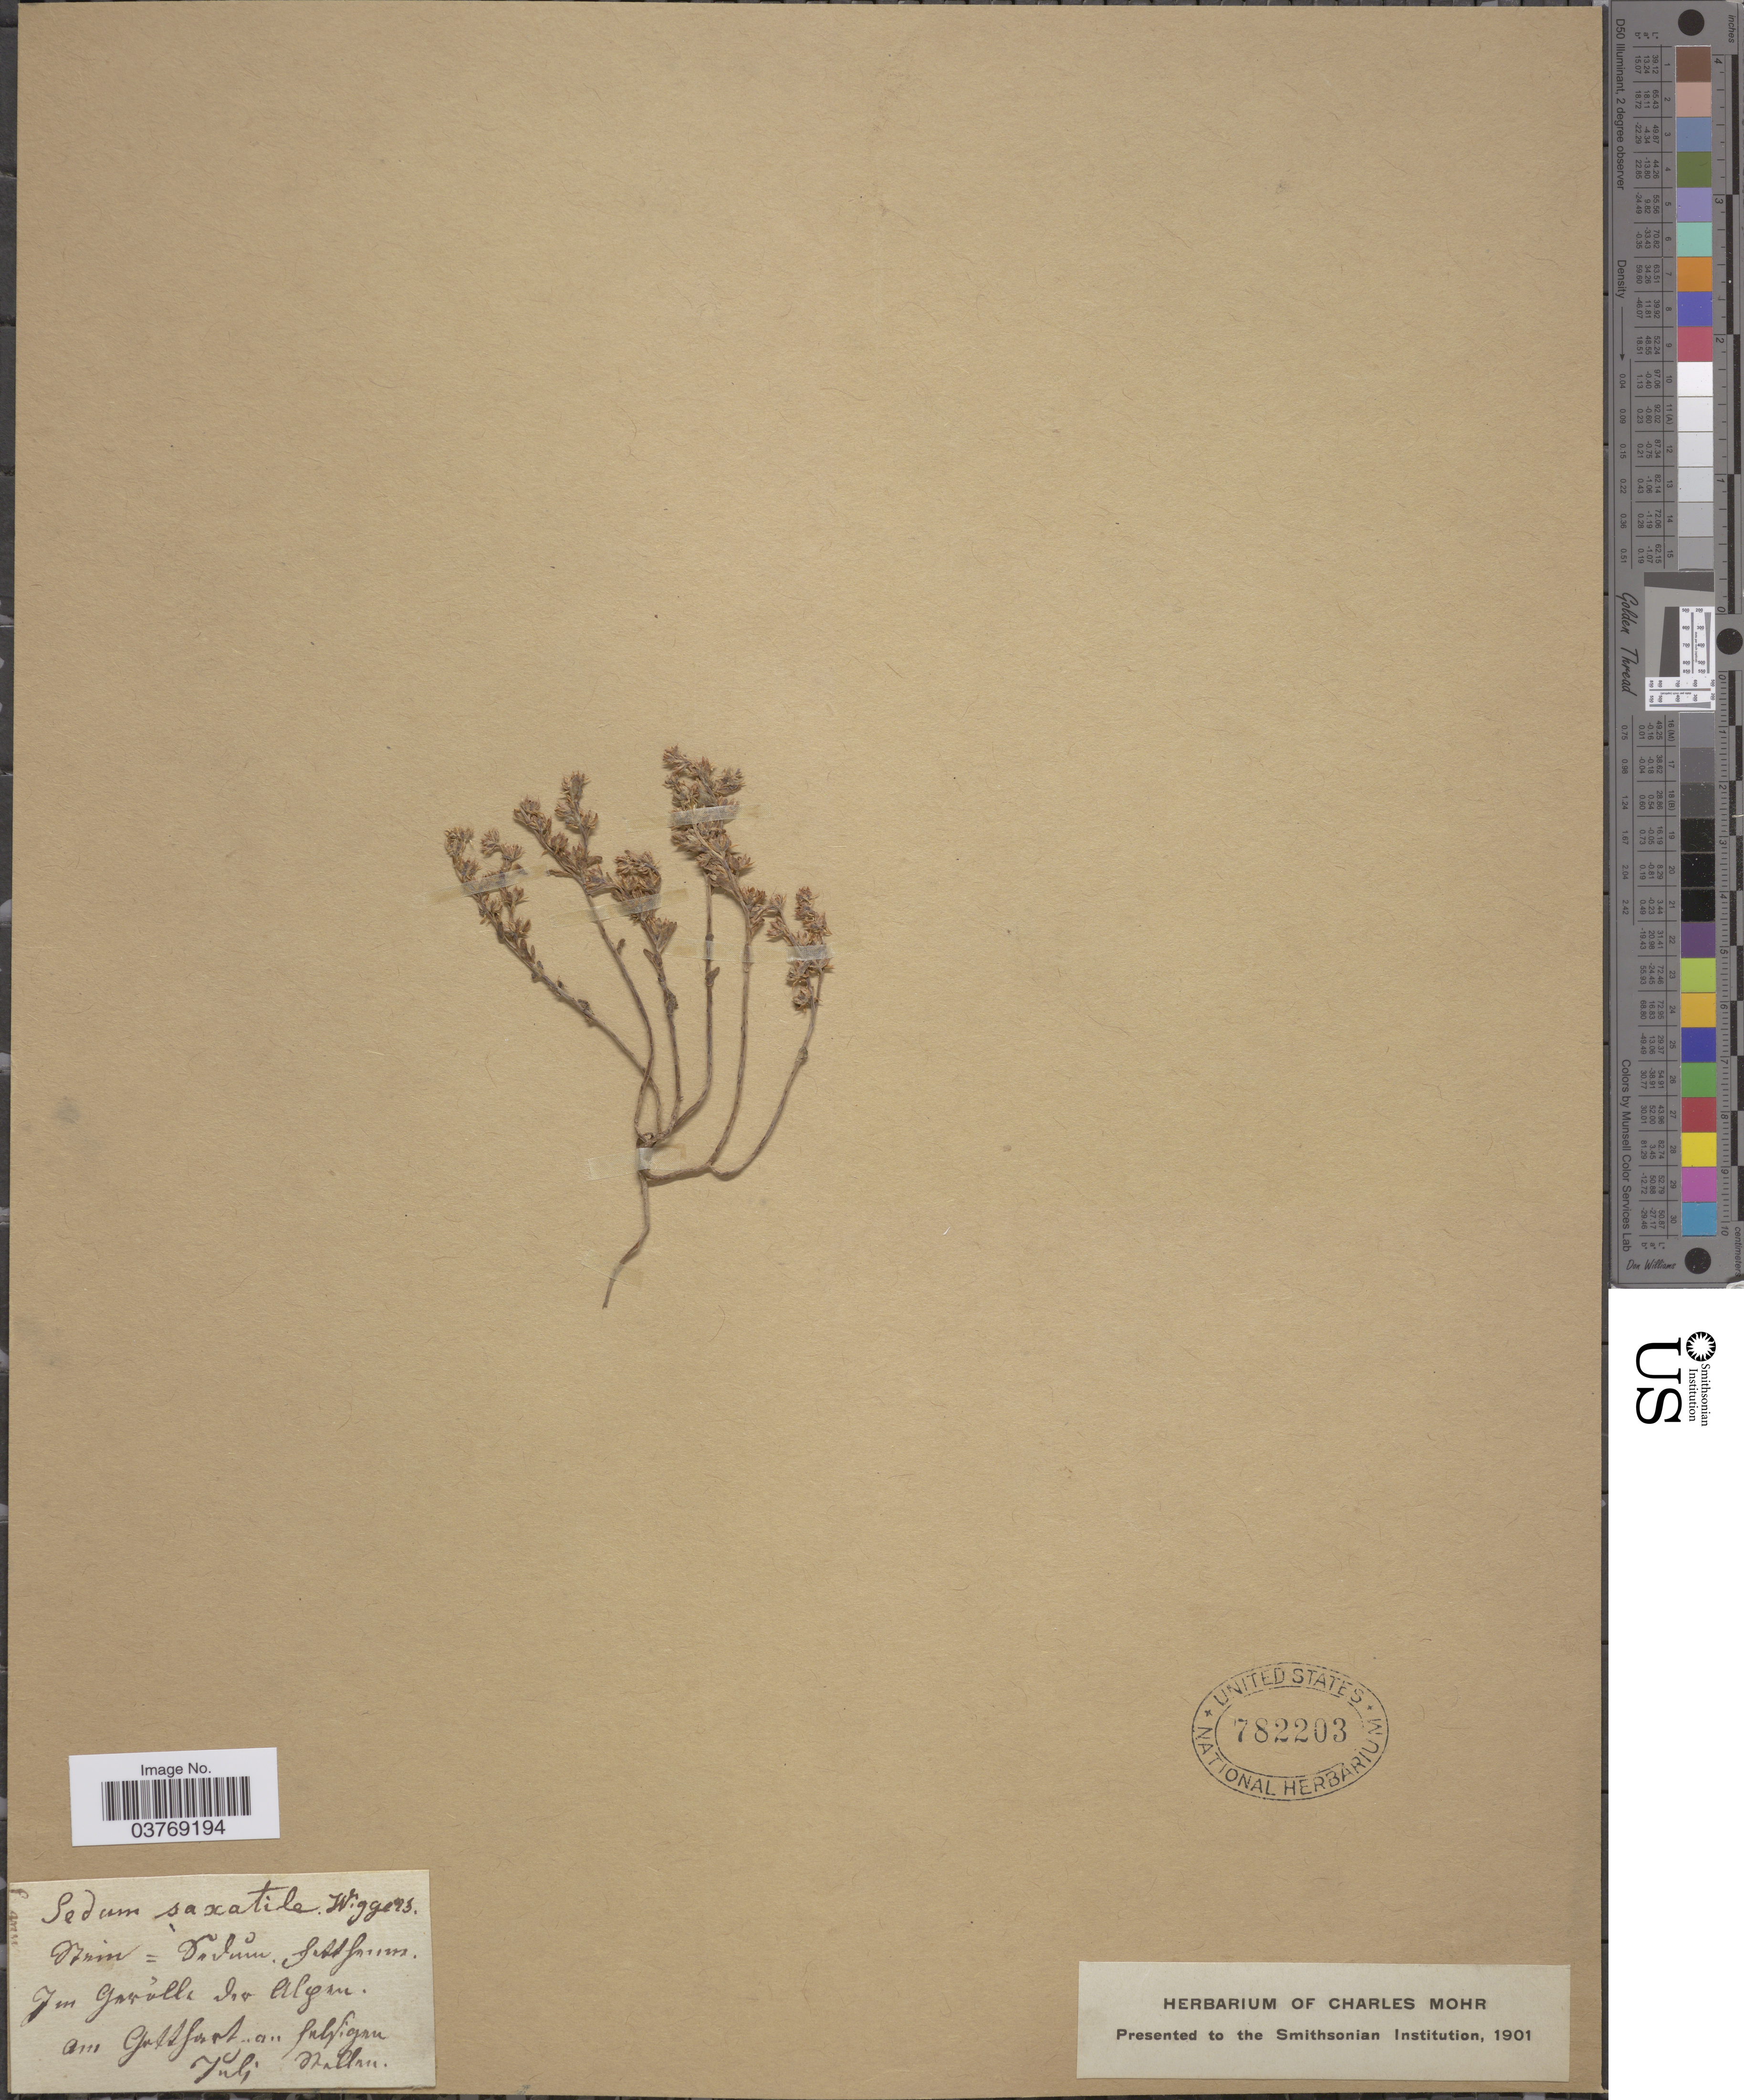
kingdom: Plantae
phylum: Tracheophyta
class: Magnoliopsida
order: Saxifragales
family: Crassulaceae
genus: Sedum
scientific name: Sedum saxatile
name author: DC.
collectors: ex herb. Charles Mohr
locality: Im Gnuallz vov Algan am Goltfort a fuglignu.*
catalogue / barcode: US 782203